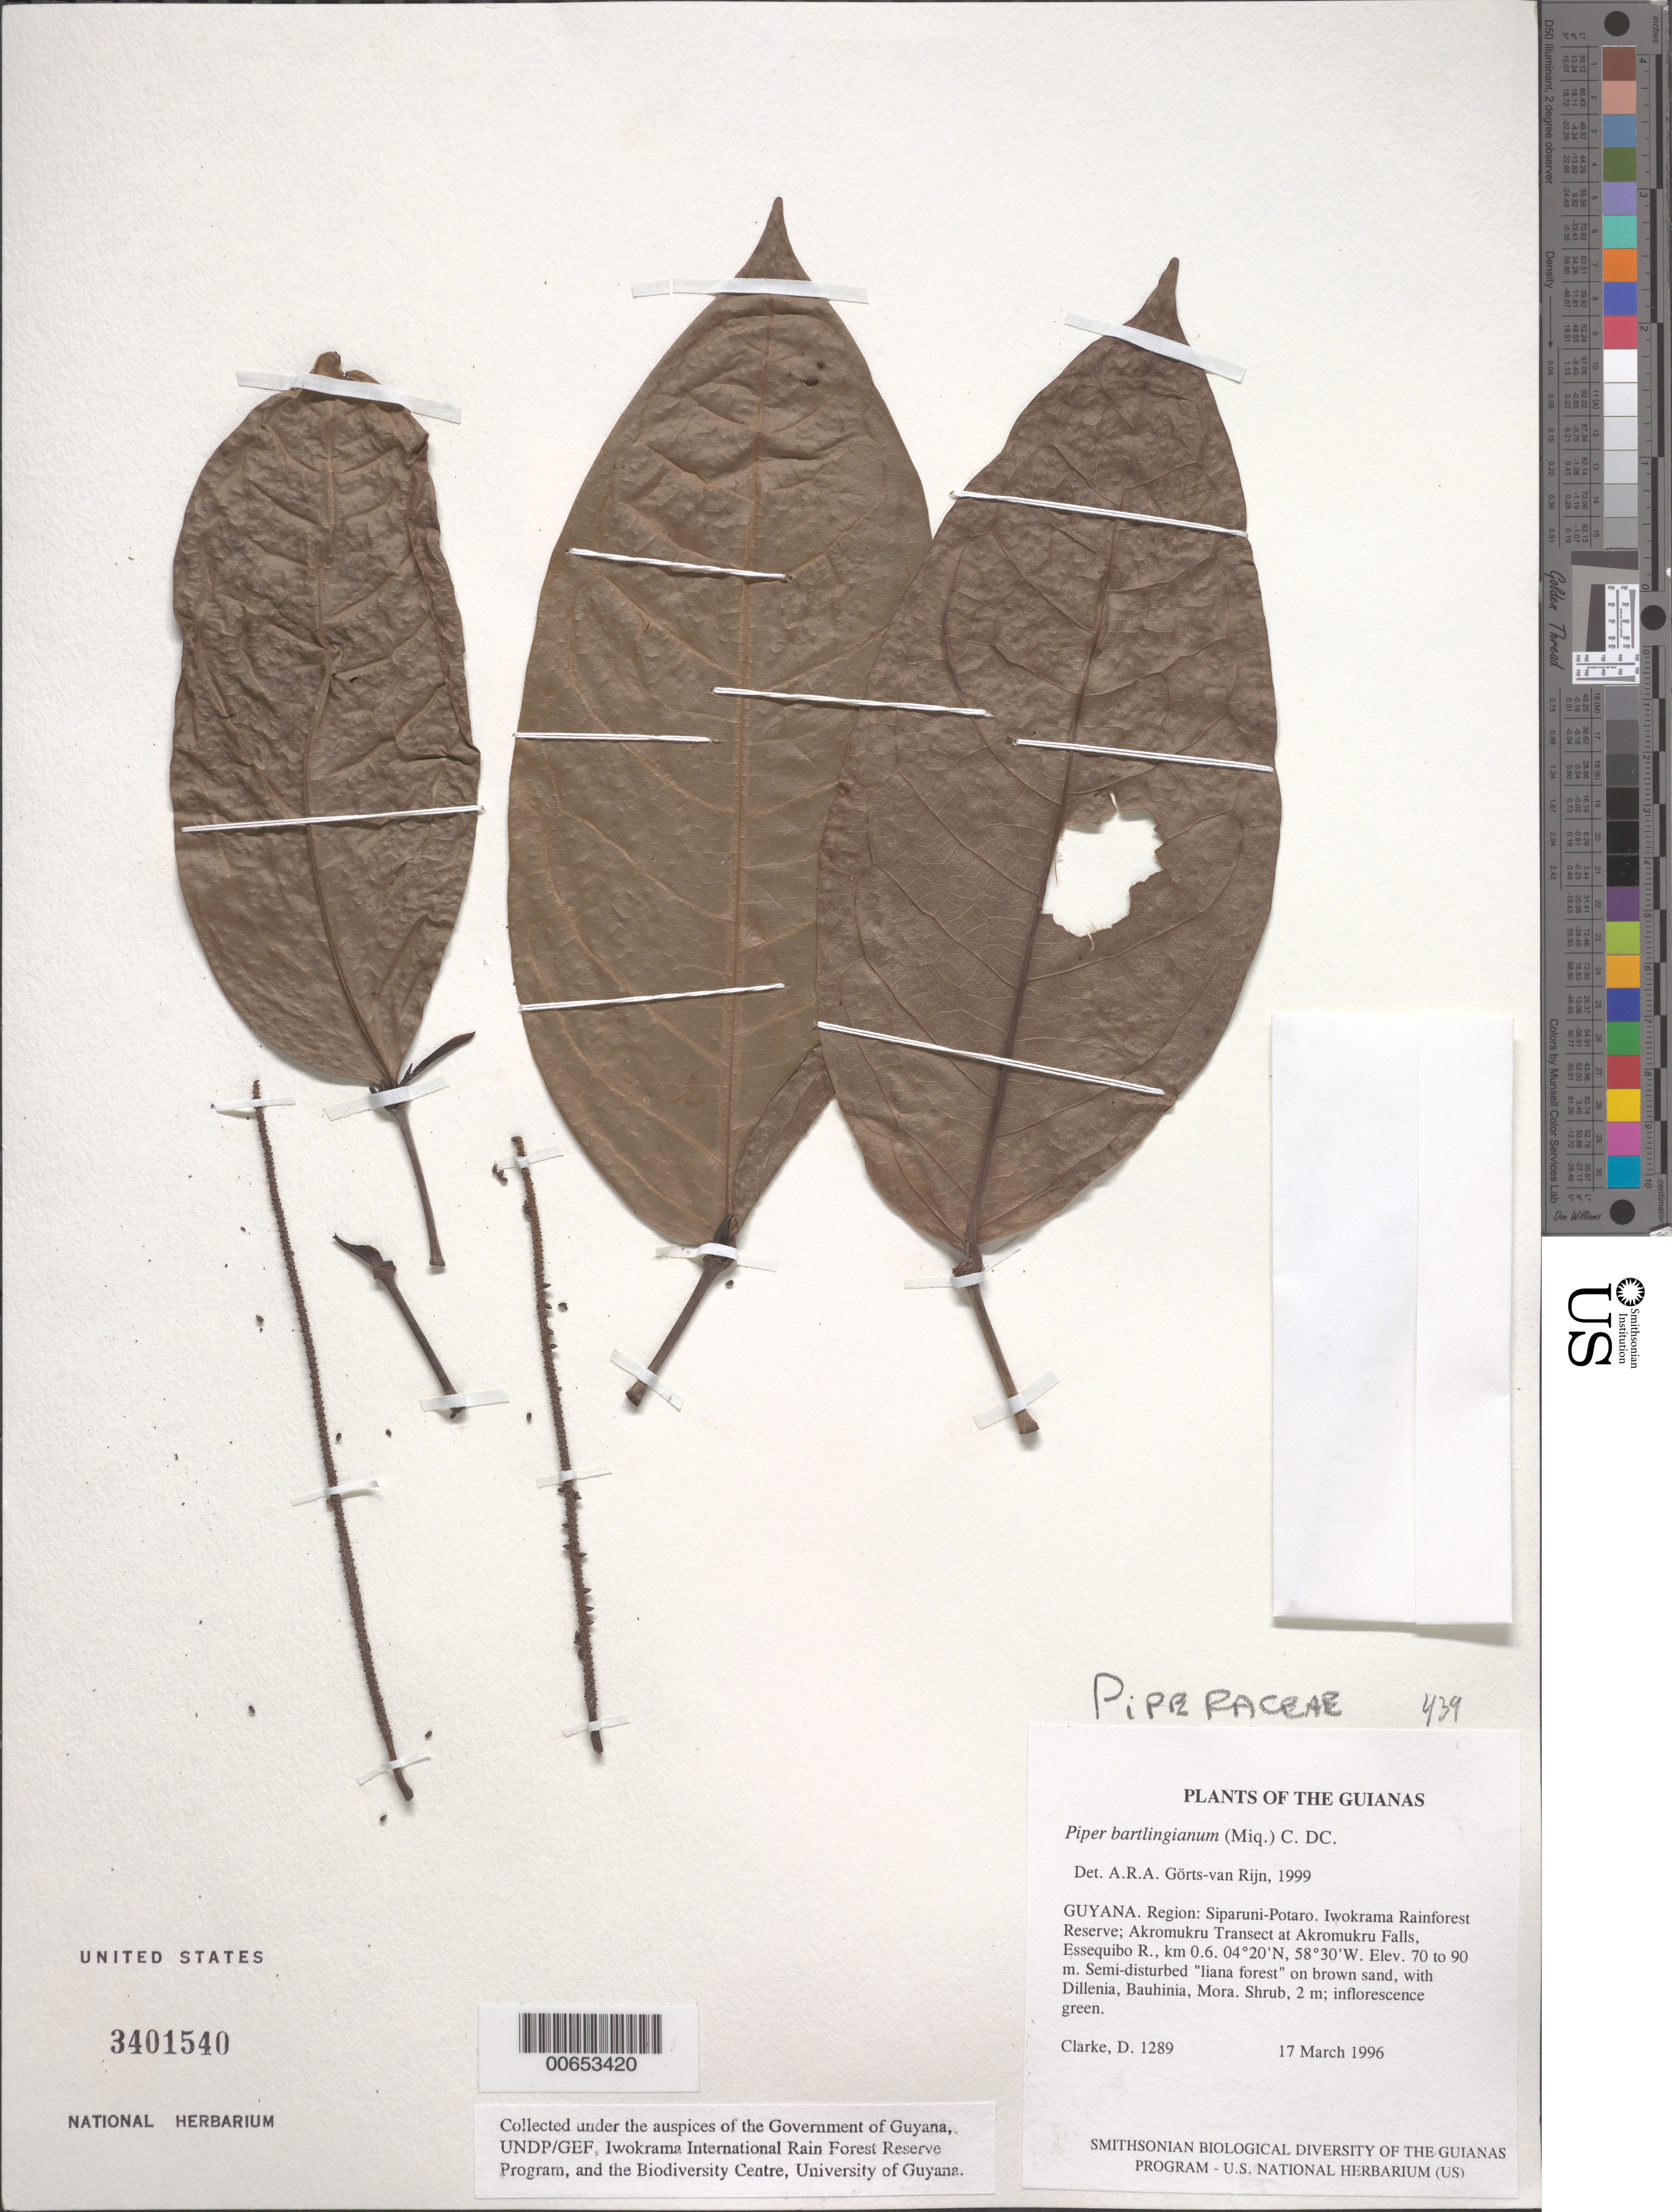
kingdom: Plantae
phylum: Tracheophyta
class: Magnoliopsida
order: Piperales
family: Piperaceae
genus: Piper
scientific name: Piper bartlingianum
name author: (Miq.) C. DC.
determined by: Görts-van Rijn, A. R. A.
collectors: H. D. Clarke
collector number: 1289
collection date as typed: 17 March 1996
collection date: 1996-03-17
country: Guyana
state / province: Potaro-Siparuni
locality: Iwokrama Rainforest Reserve; Akromukru Transect at Akromukru Falls, Essequibo R., km 0.6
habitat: Semi-disturbed "liana forest" on brown sand, with Pinzona, Bauhinia, Mora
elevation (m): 70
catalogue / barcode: US 3401540